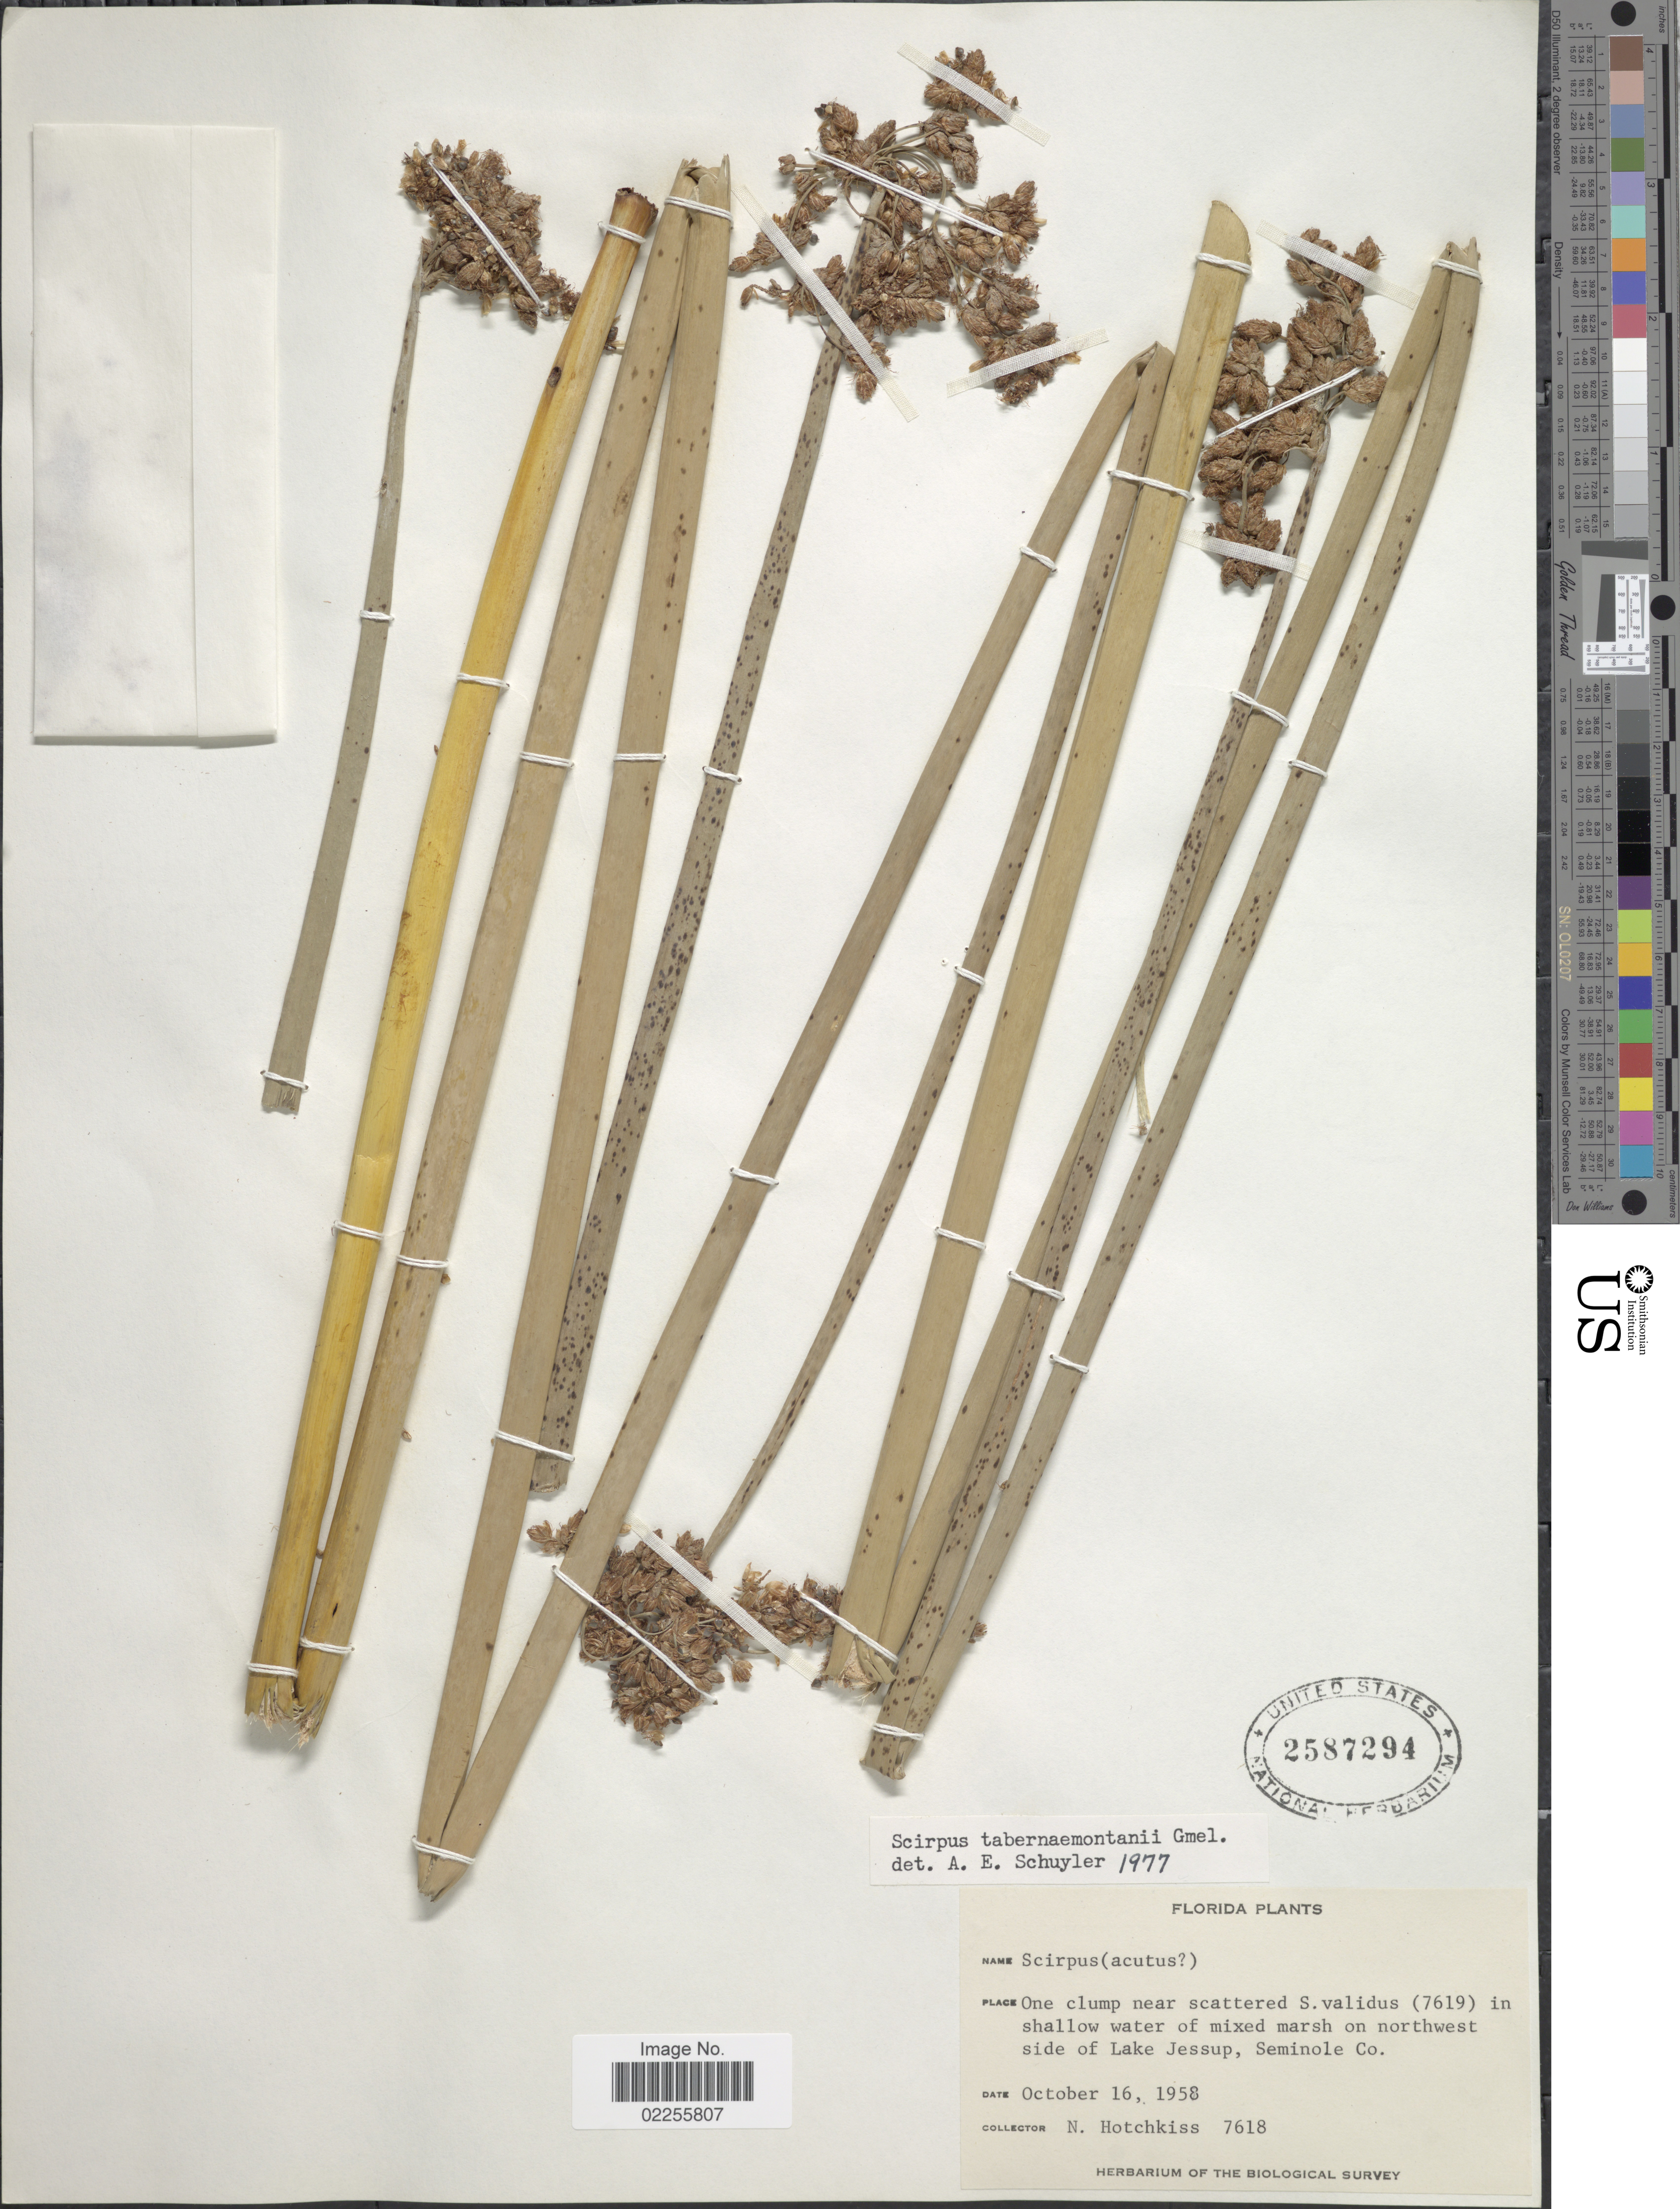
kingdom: Plantae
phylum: Tracheophyta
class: Liliopsida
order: Poales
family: Cyperaceae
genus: Schoenoplectus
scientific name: Schoenoplectus tabernaemontani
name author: (C.C. Gmel.) Palla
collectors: N. Hotchkiss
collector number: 7618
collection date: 1958-10-16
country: United States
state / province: Florida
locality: In shallow water of Mixed marsh on northwest side of Lake Jessup, Seminole Co.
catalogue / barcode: US 2587294